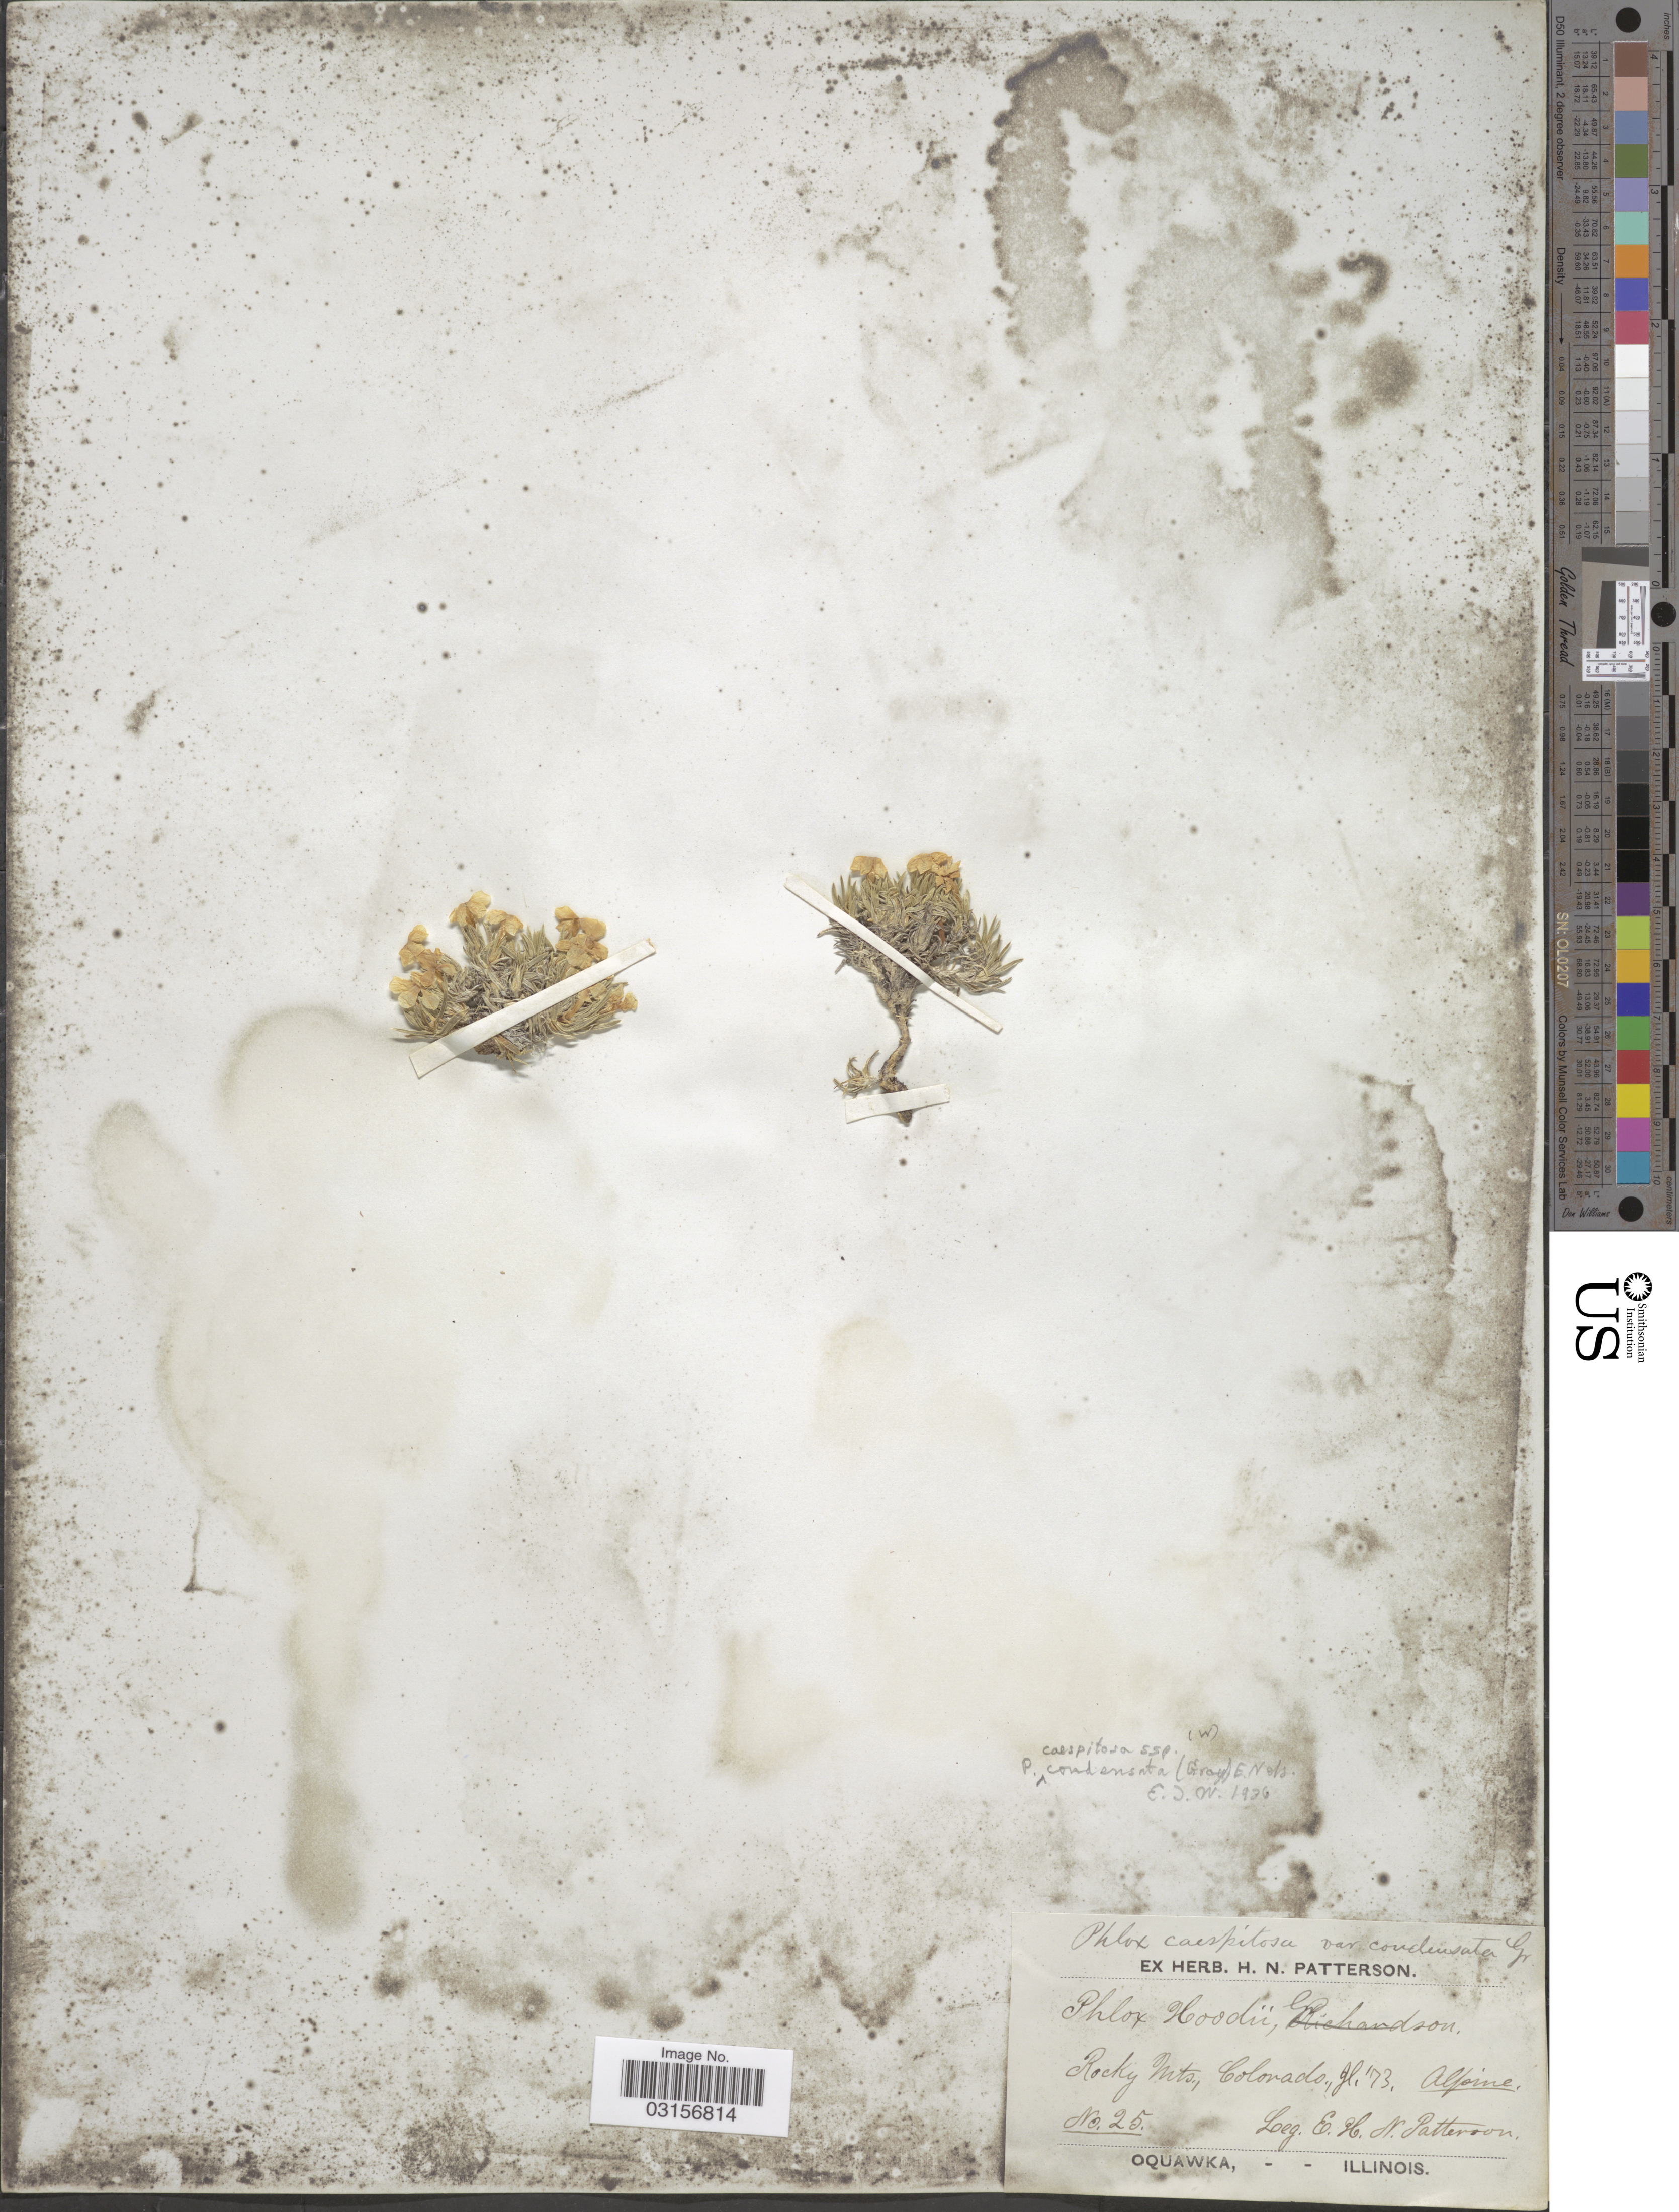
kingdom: Plantae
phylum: Tracheophyta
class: Magnoliopsida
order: Ericales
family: Polemoniaceae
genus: Phlox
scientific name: Phlox condensata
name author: (A. Gray) E.E. Nelson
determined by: Mayfield, M. H.; Ferguson, C. J.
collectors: E. Patterson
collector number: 25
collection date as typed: Transcribed d/m/y: /7/73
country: United States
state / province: Colorado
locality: Rocky Mts., Colorado.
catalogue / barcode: US 103092